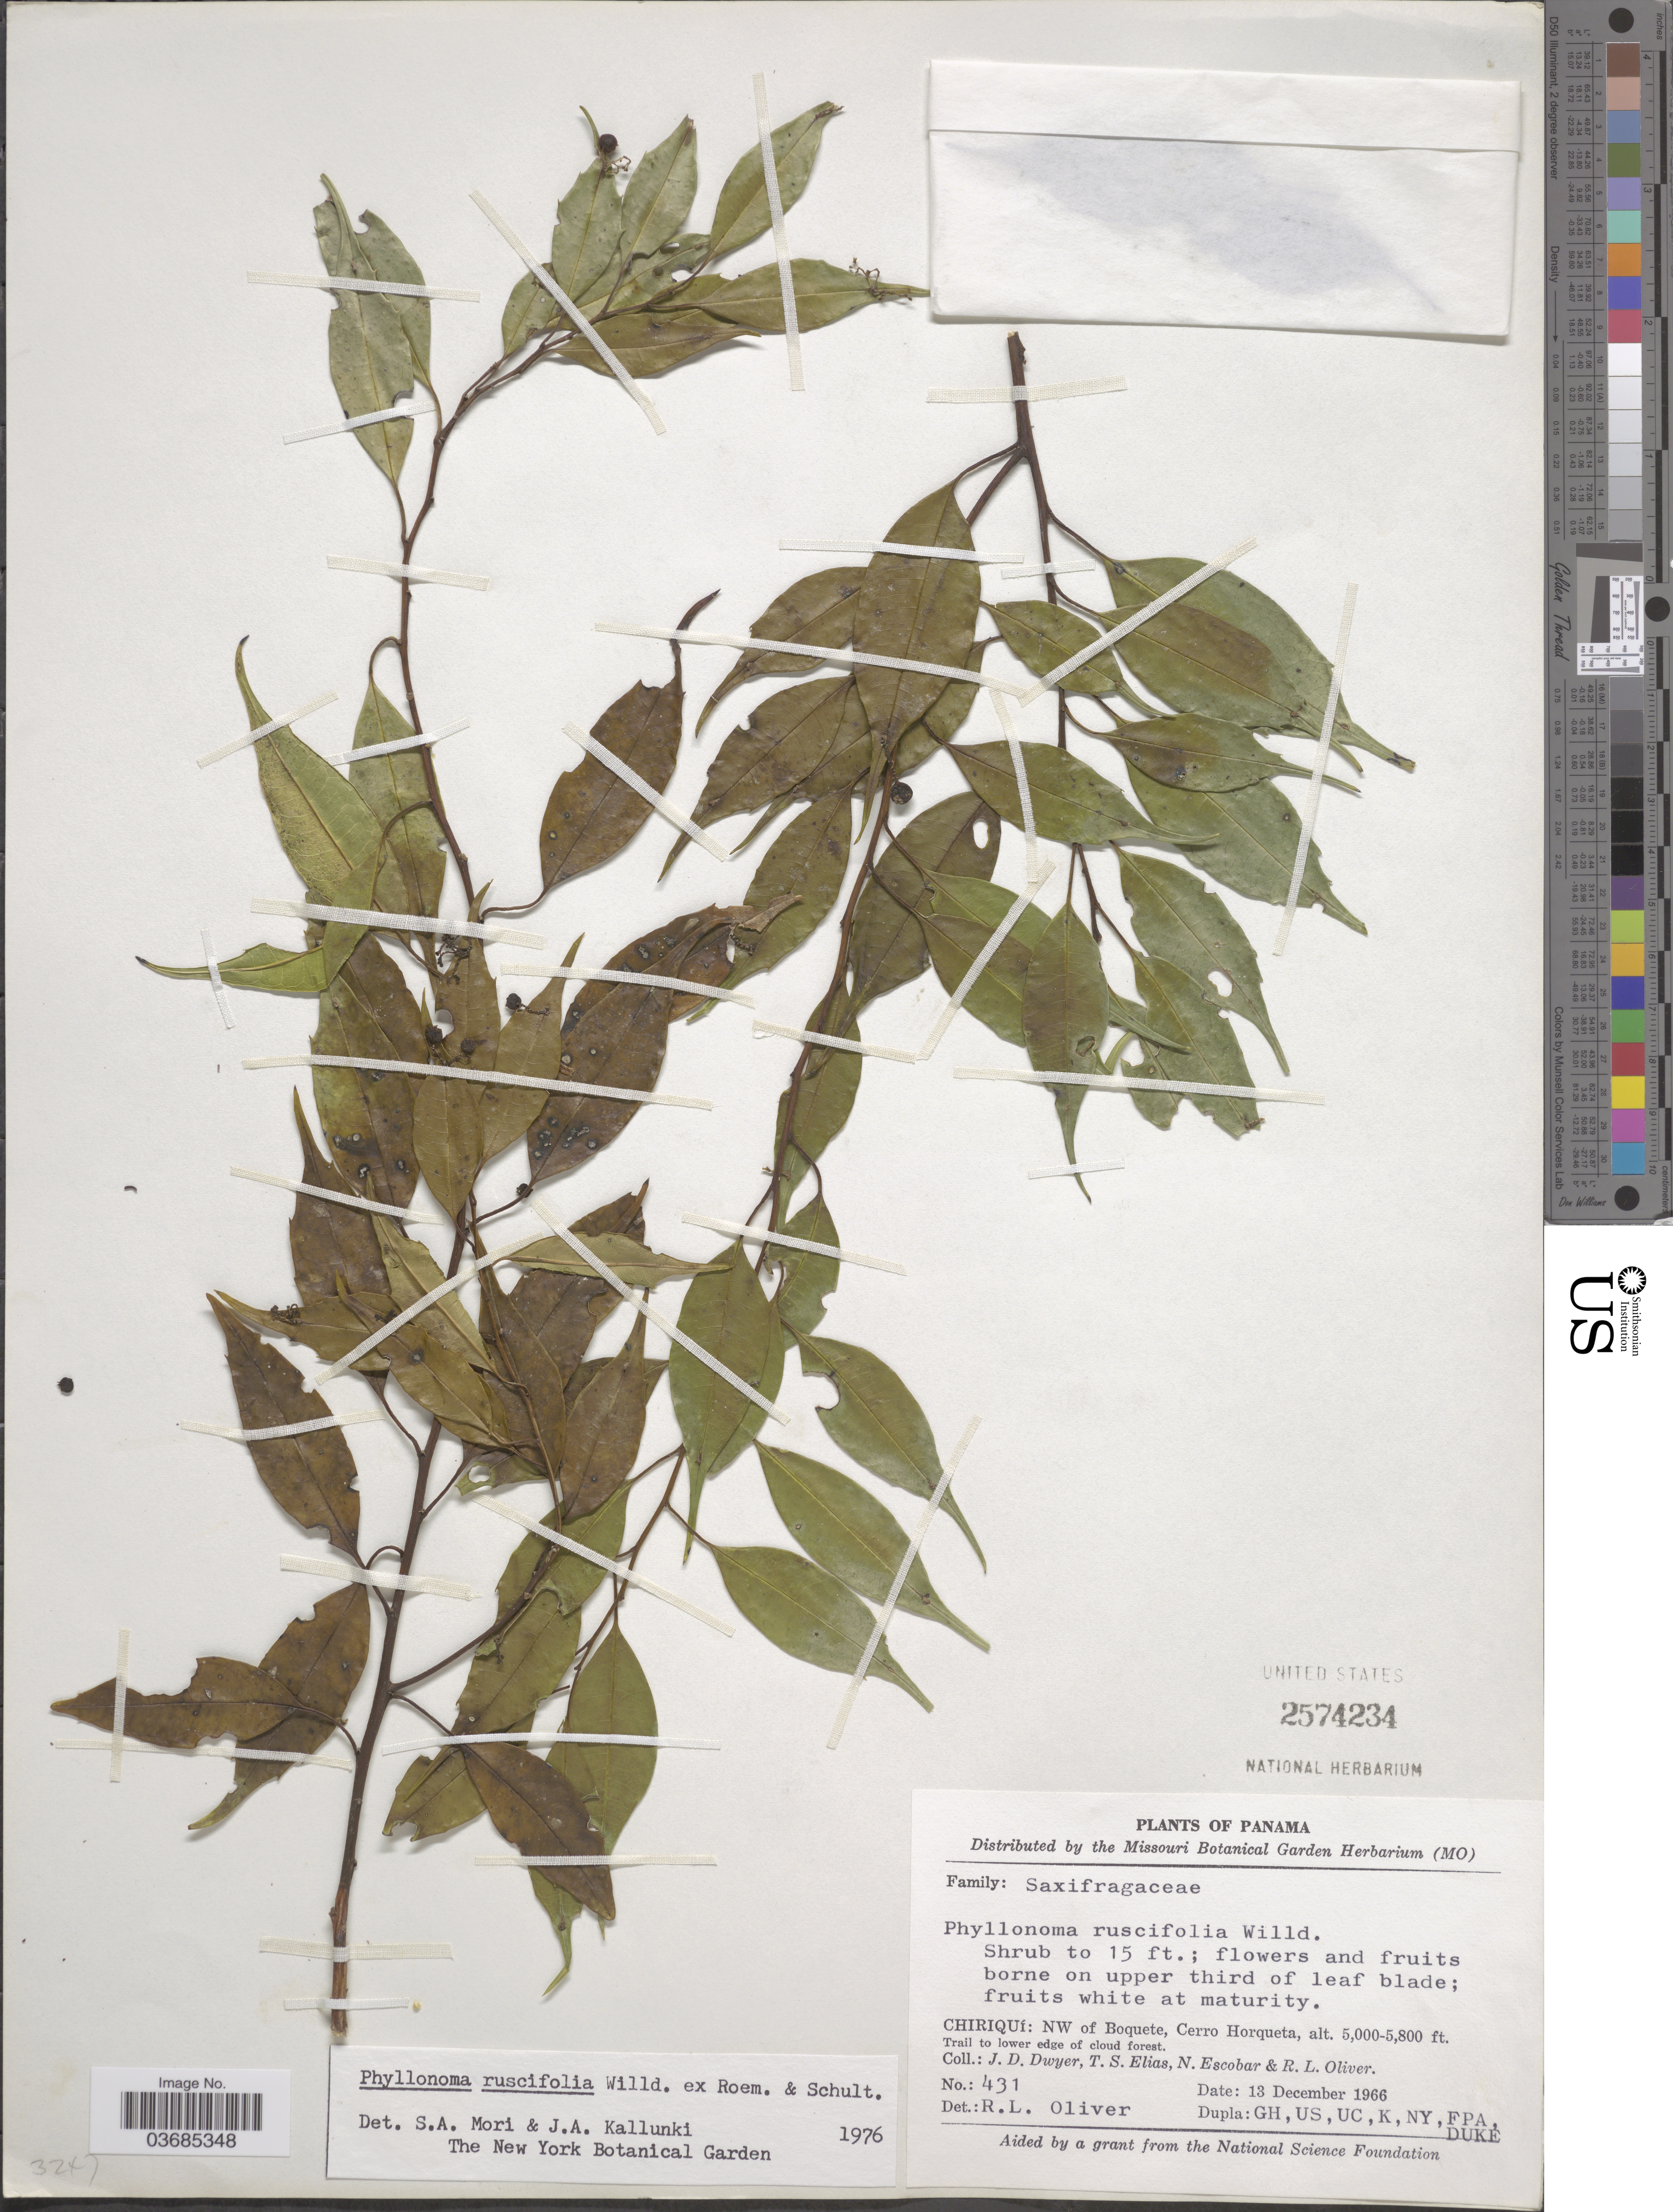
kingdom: Plantae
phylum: Tracheophyta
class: Magnoliopsida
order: Aquifoliales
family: Phyllonomaceae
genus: Phyllonoma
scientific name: Phyllonoma laticuspis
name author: (Turcz.) Engl.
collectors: J. D. Dwyer, T. S. Elias, N. Escobar & R. Oliver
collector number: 431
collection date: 1966-12-13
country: Panama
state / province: Chiriqui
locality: NW of Boquete, Cerro Horqueta. Trail to lower edge of cloud forest.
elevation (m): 1524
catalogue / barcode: US 2574234